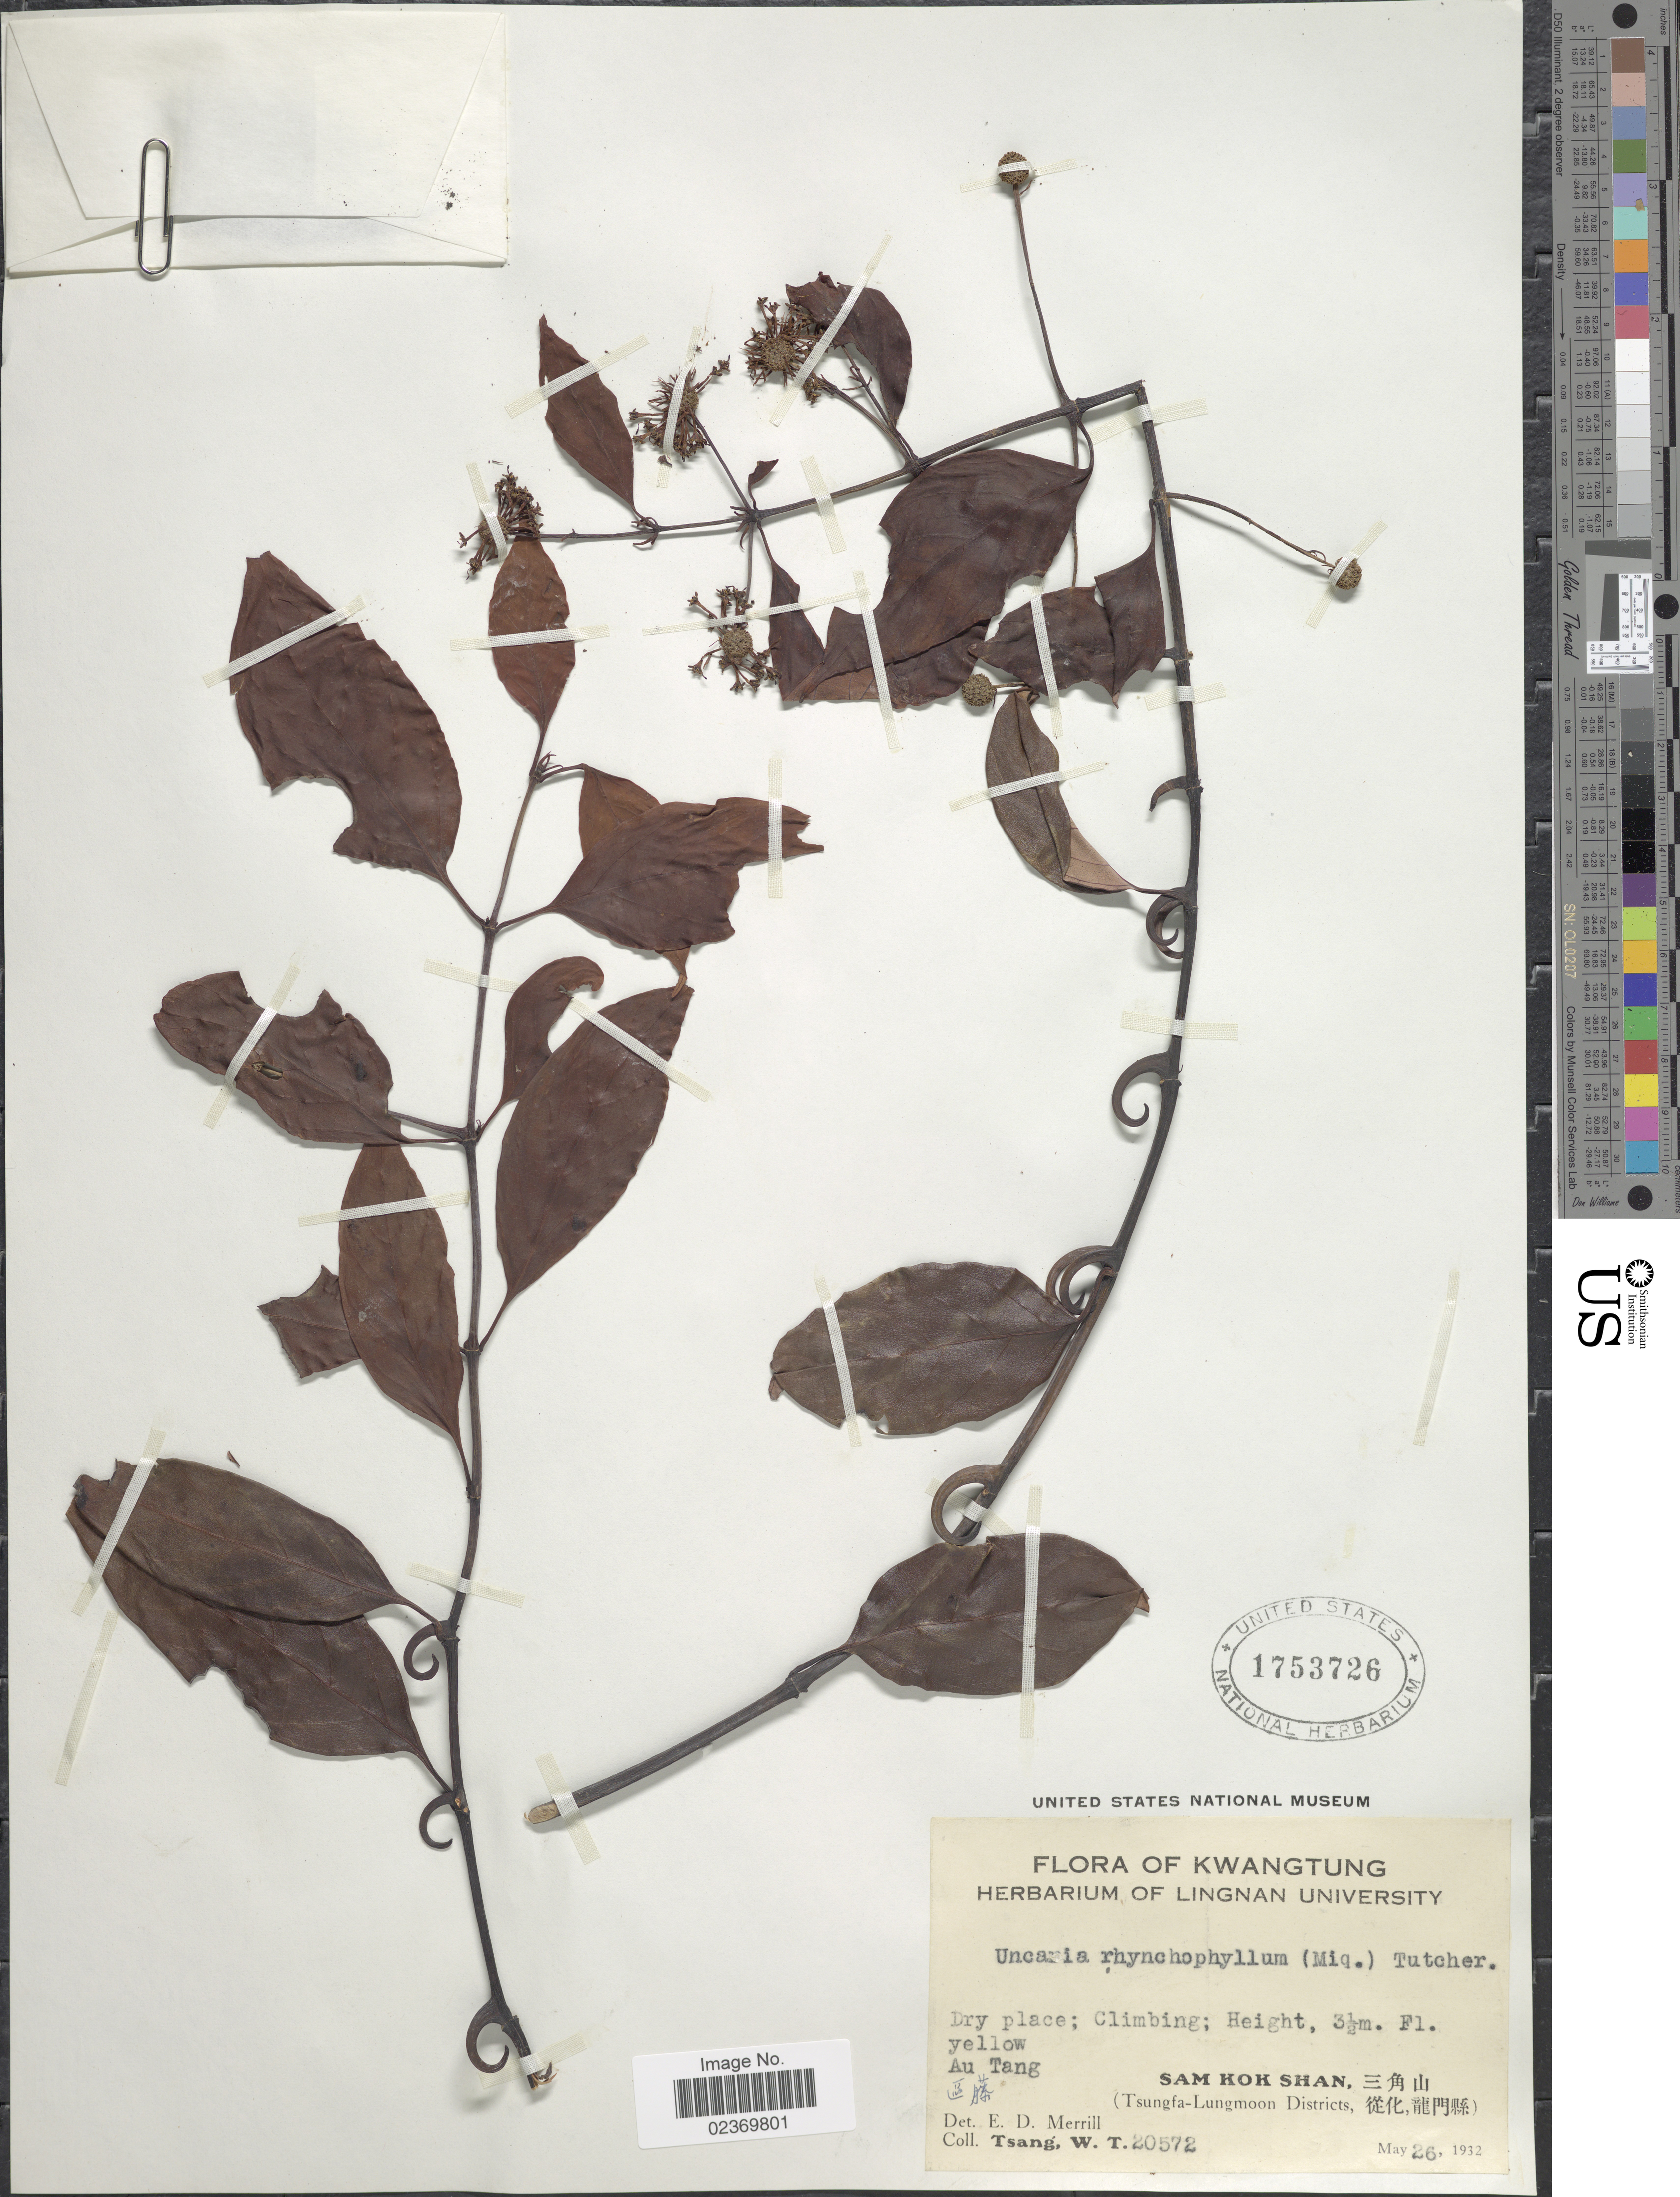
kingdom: Plantae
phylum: Tracheophyta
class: Magnoliopsida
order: Gentianales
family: Rubiaceae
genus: Uncaria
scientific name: Uncaria rhynchophylla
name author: (Miq.) Miq. ex Havil.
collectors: W. T. Tsang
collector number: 20572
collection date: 1932-05-26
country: China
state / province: Guangdong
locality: Kwangtung. Au Tang, Sam Kok Shan, (Tsungfa- Lungmoon Districts)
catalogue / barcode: US 1753726